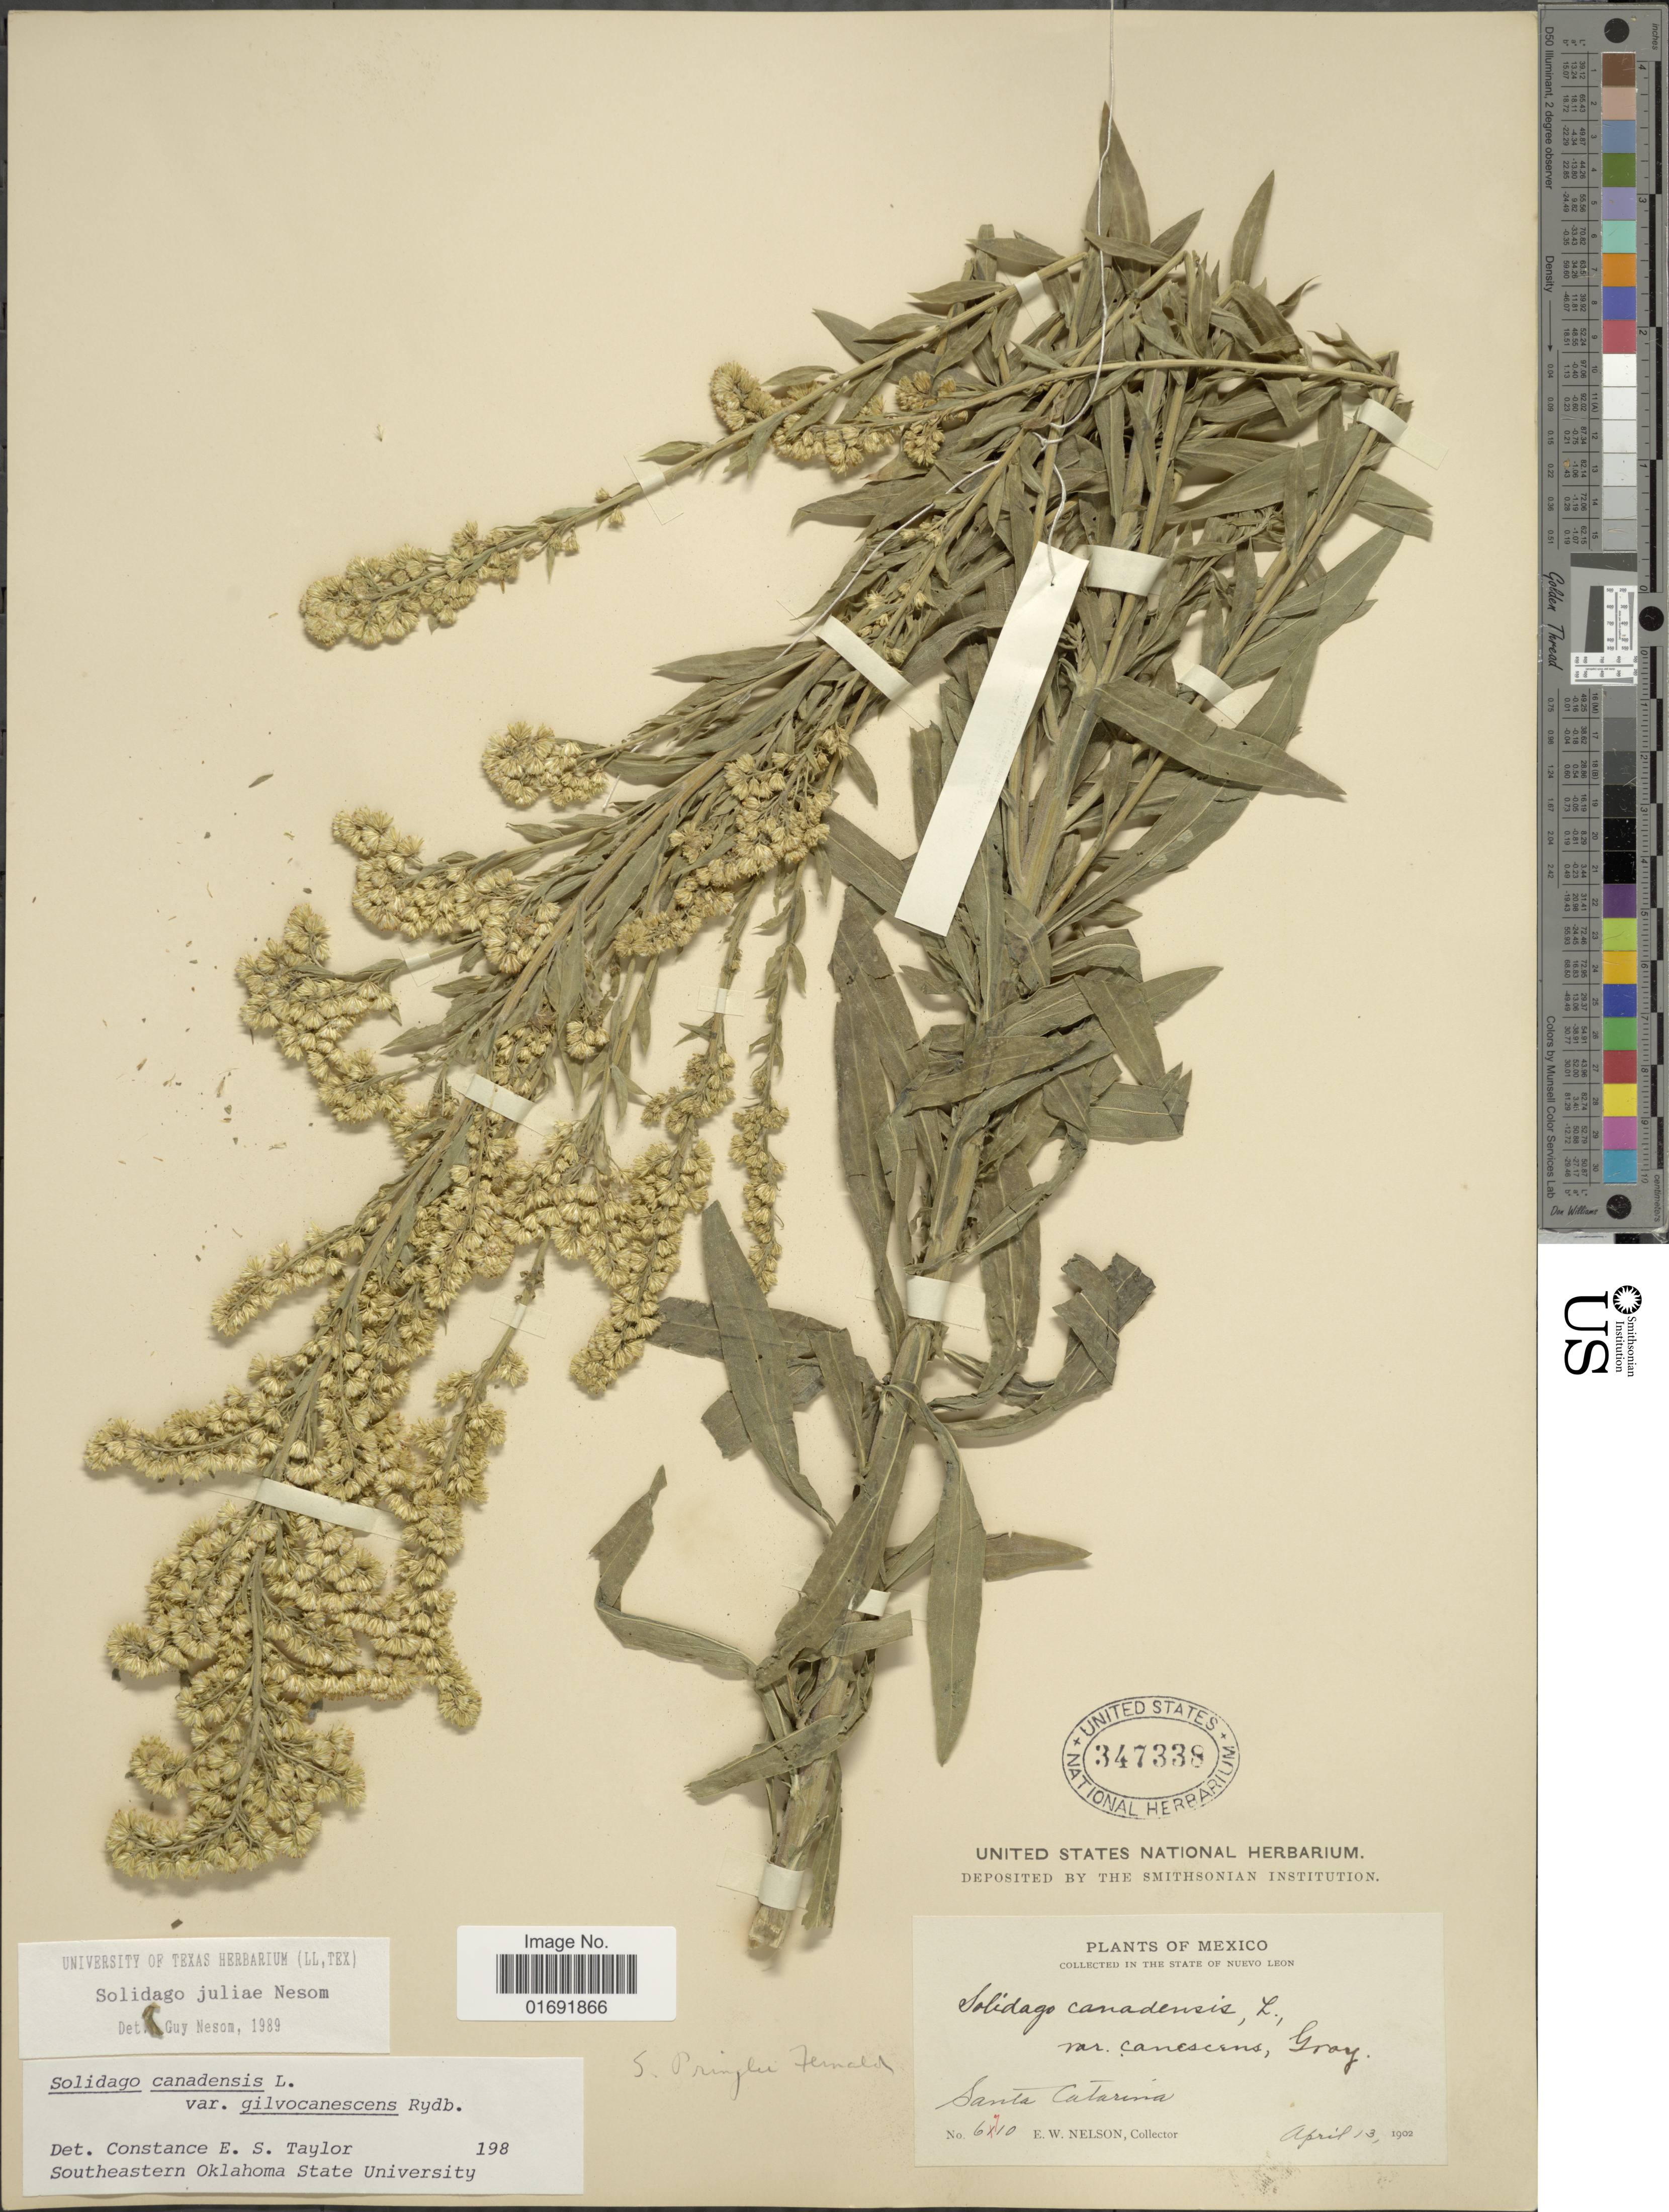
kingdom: Plantae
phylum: Tracheophyta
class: Magnoliopsida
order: Asterales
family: Asteraceae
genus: Solidago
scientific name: Solidago juliae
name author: G.L. Nesom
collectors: E. W. Nelson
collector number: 6710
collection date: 1902-04-13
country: Mexico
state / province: Nuevo León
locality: Santa Catarina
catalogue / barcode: US 347338